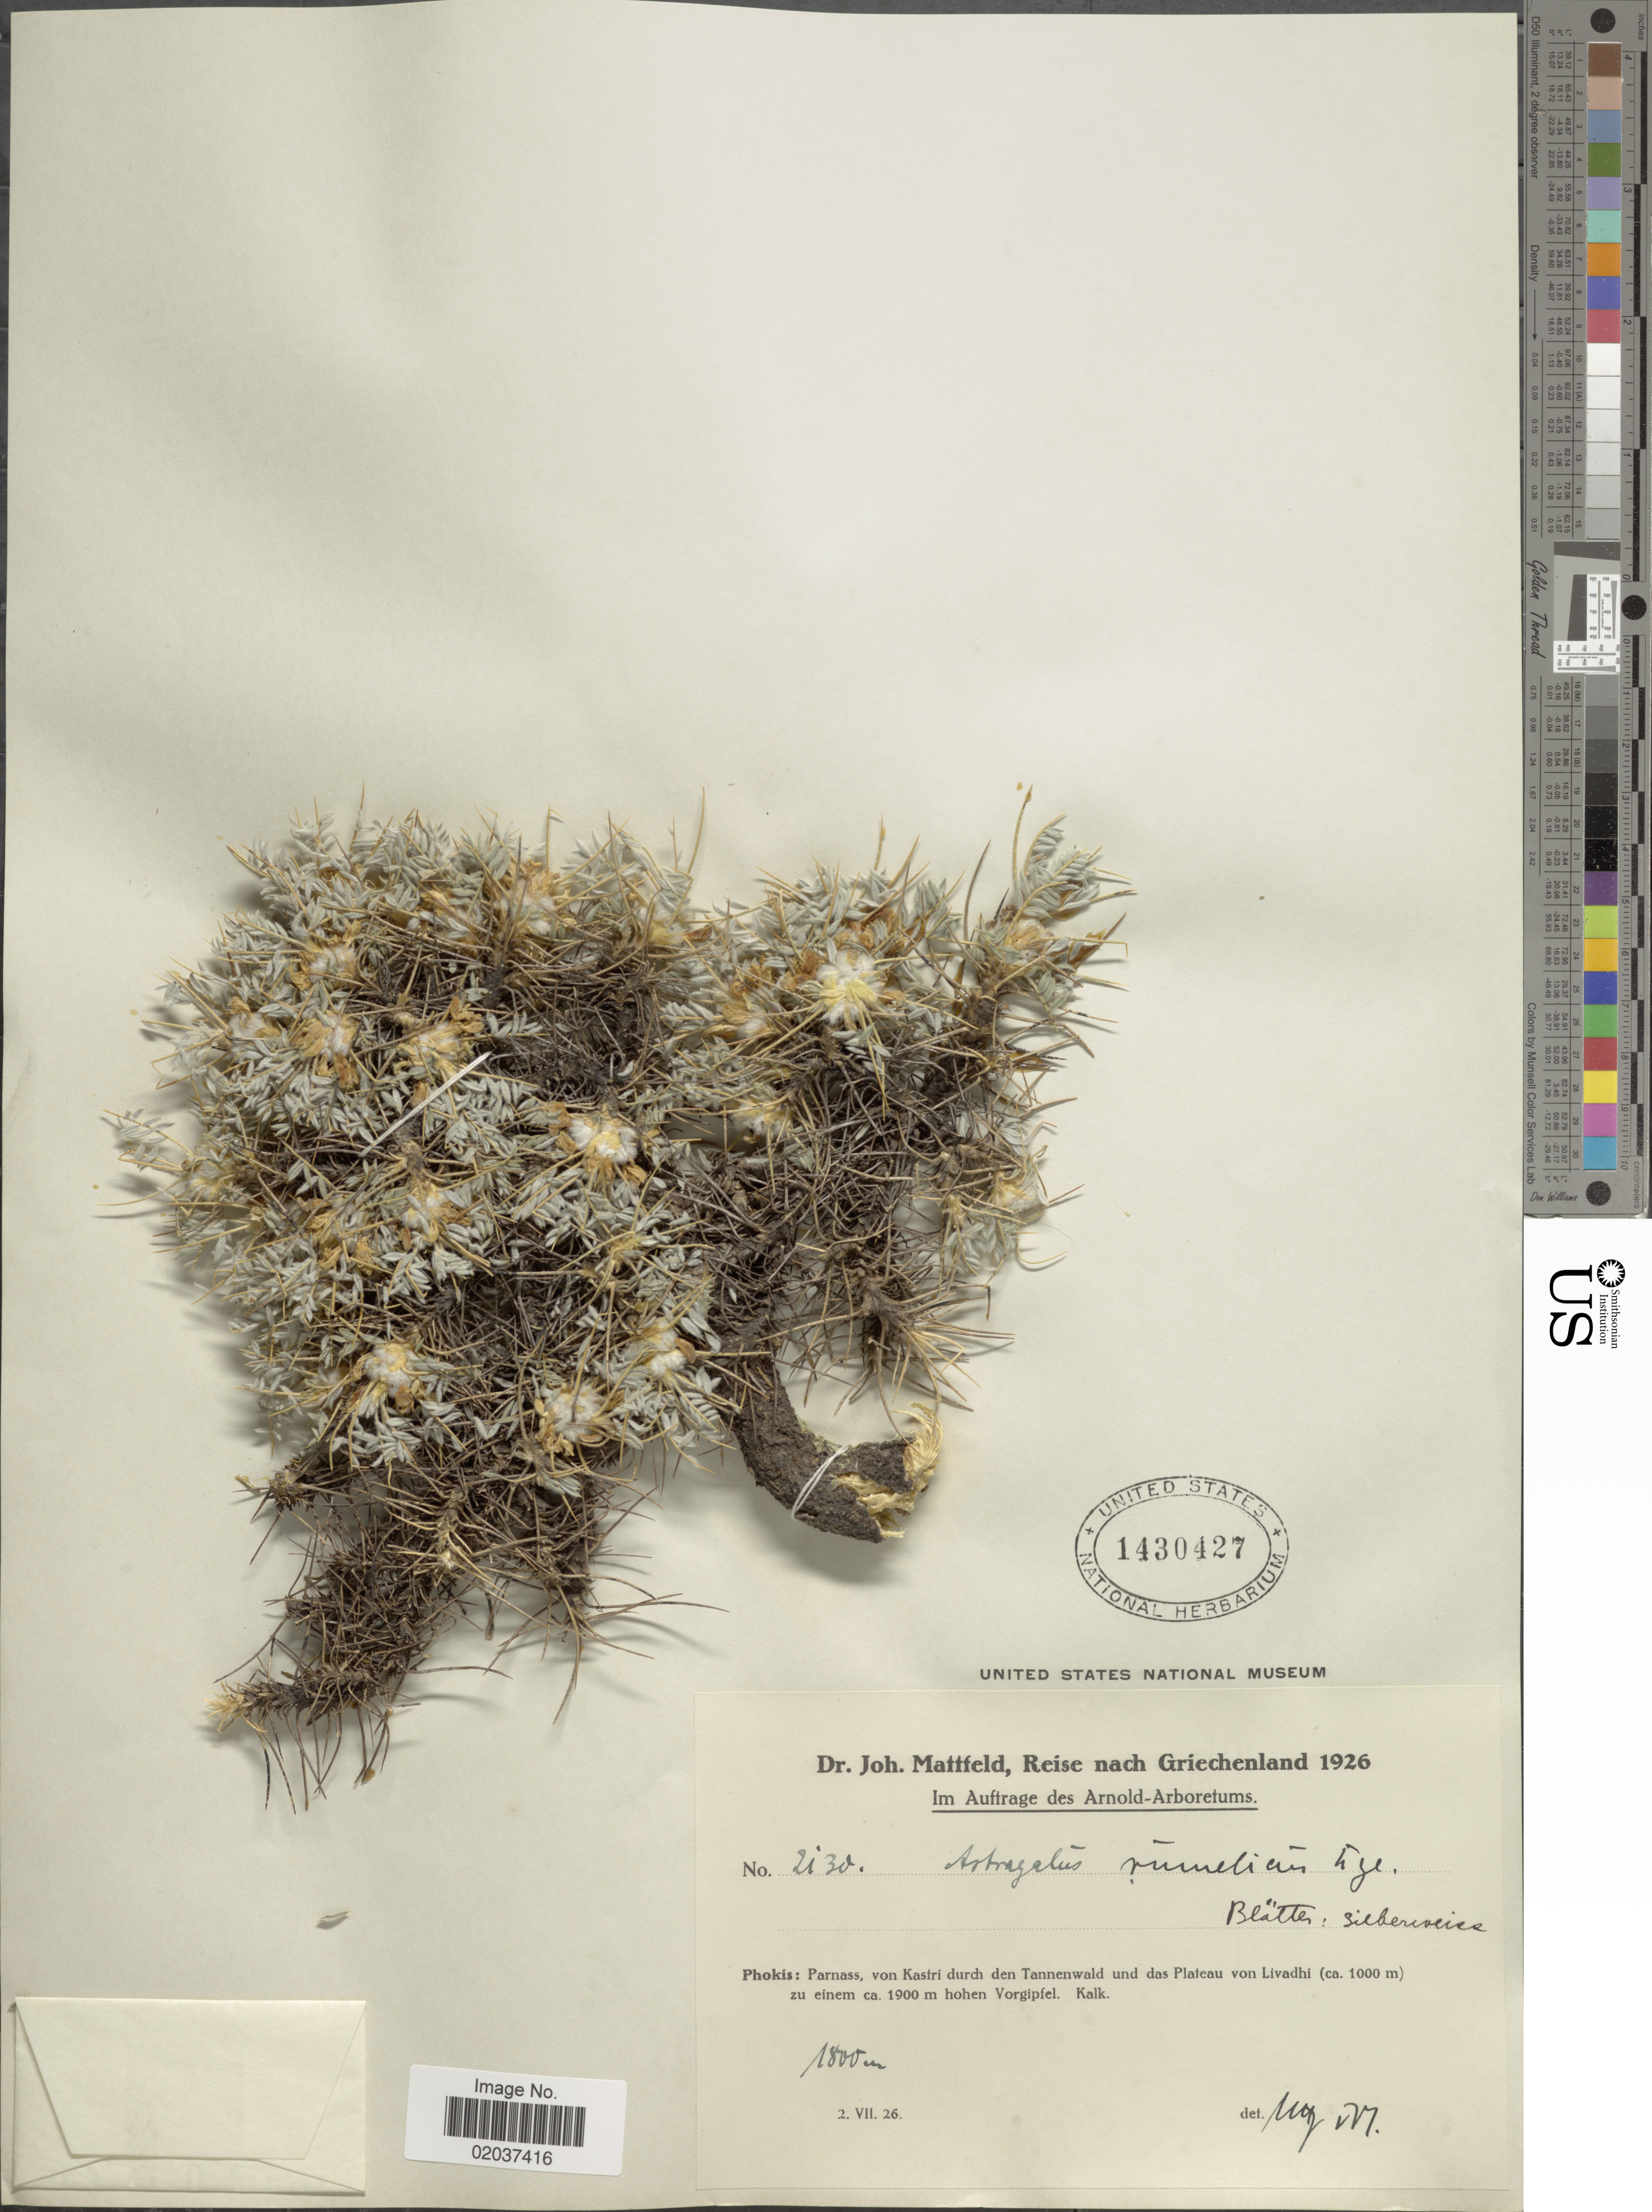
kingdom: Plantae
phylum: Tracheophyta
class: Magnoliopsida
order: Fabales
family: Fabaceae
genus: Astragalus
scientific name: Astragalus rumelicus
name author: Bunge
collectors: J. Mattfeld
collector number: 2130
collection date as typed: Transcribed d/m/y: 2/7/26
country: Greece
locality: Phokis: parnass, von Kastri durch den Tannenwald und as Plateau von Livadhi zu einem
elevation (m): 1800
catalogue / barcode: US 1430427